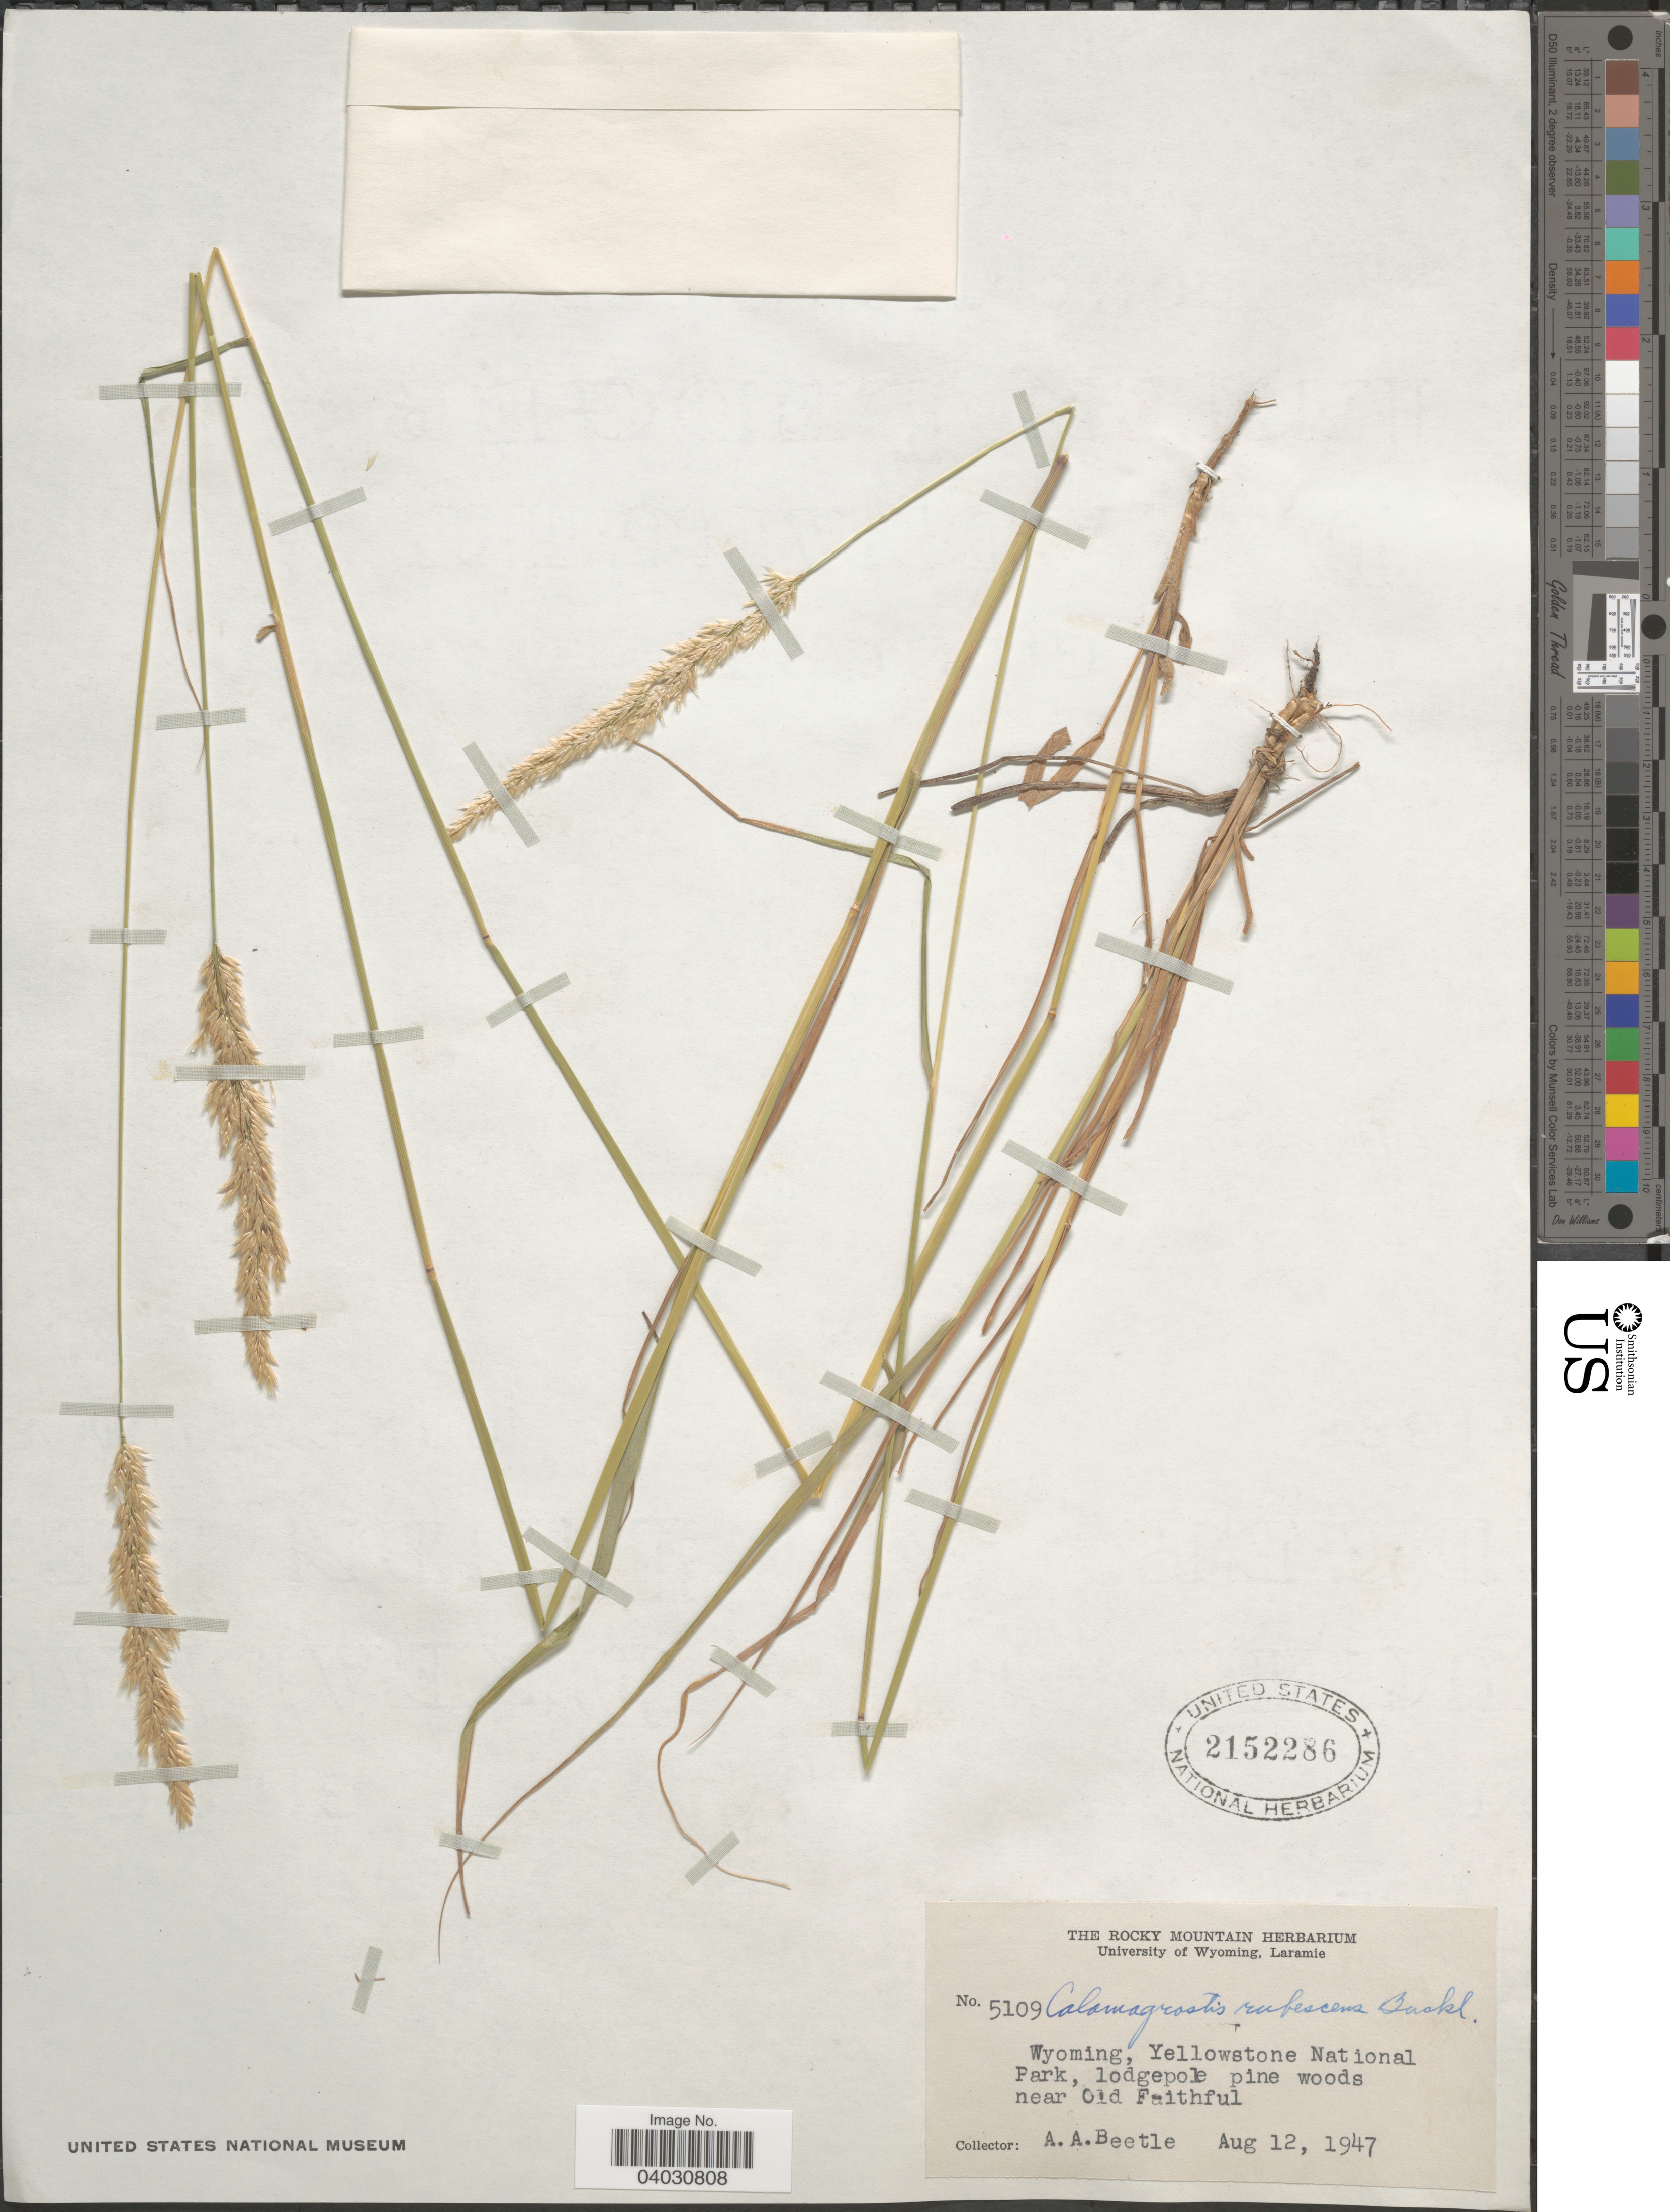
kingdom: Plantae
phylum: Tracheophyta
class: Liliopsida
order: Poales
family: Poaceae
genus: Calamagrostis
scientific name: Calamagrostis rubescens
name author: Buckley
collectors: A. A. Beetle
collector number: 5109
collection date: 1947-08-12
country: United States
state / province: Wyoming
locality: Yellowstone National Park, lodgepole pine woods near Old Faithful.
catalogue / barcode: US 2152286